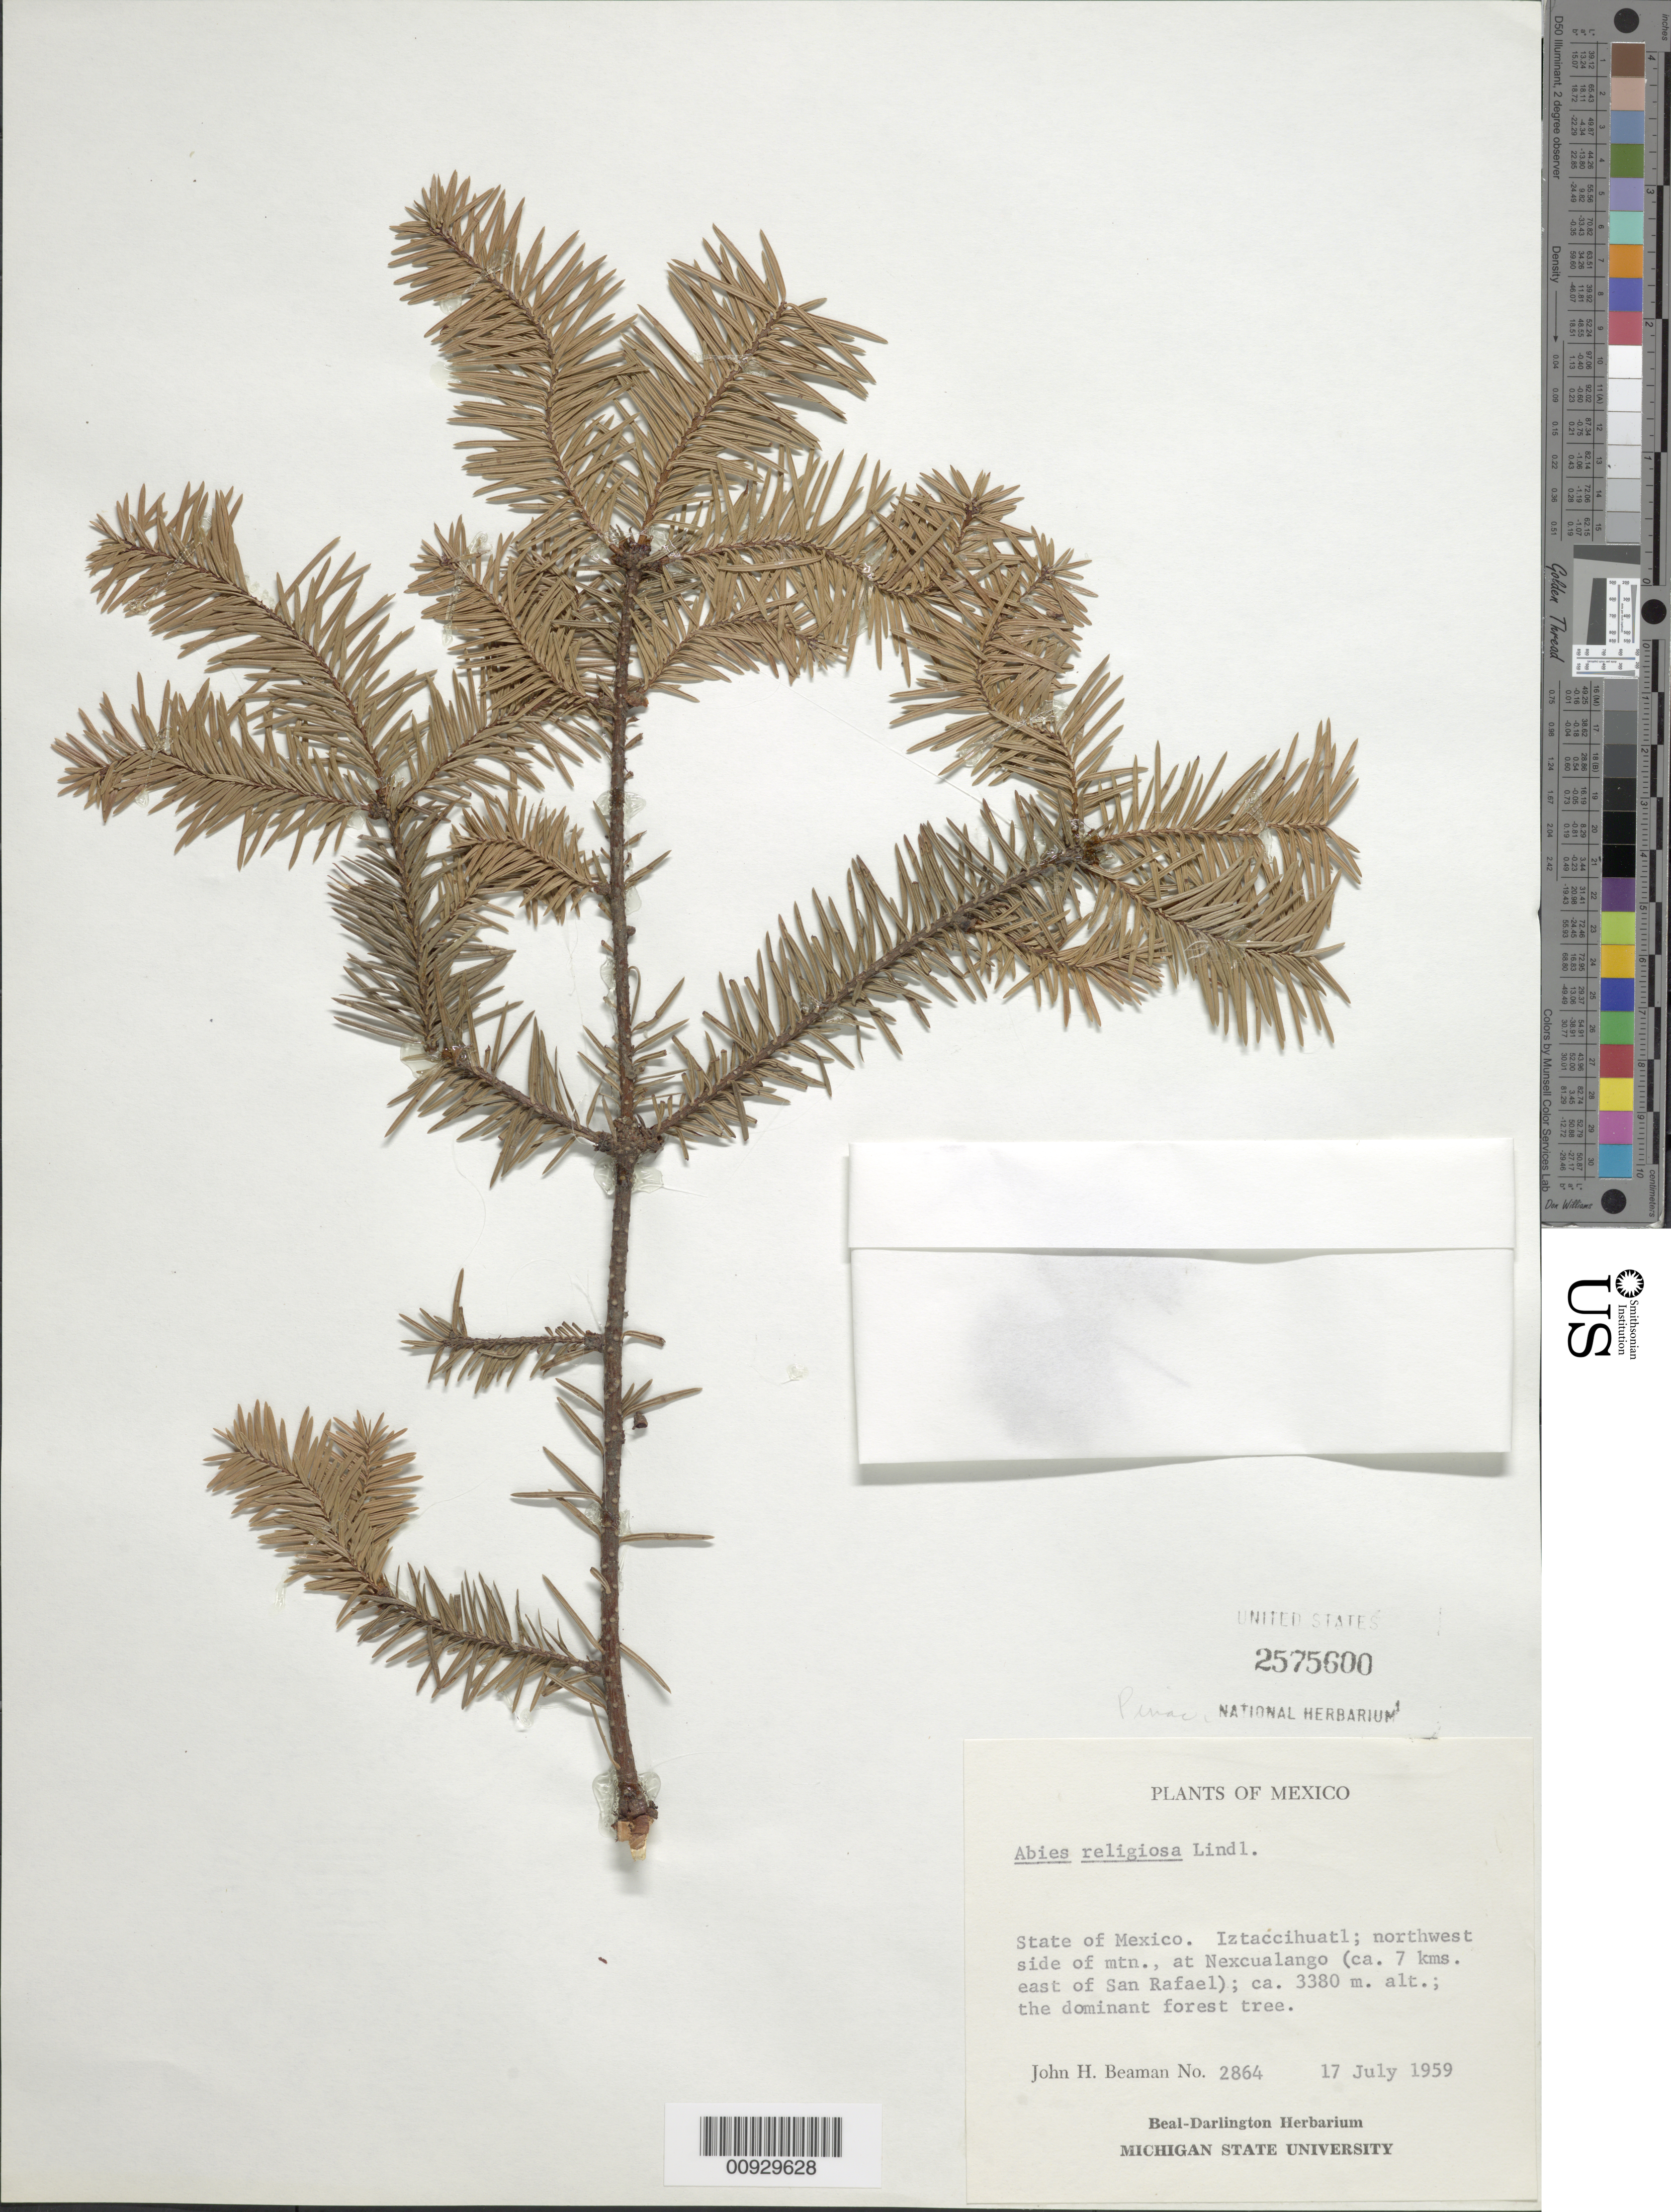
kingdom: Plantae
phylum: Tracheophyta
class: Pinopsida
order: Pinales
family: Pinaceae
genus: Abies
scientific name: Abies religiosa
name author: (Kunth) Schltdl. & Cham.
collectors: J. H. Beaman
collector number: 2864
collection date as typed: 17 Jul 1959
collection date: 1959-07-17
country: Mexico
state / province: México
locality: Iztaccihuatl; northwest side of mtn., at Nexcualango (ca. 7 kms. East of San Rafael).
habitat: Forest.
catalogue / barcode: US 2575600